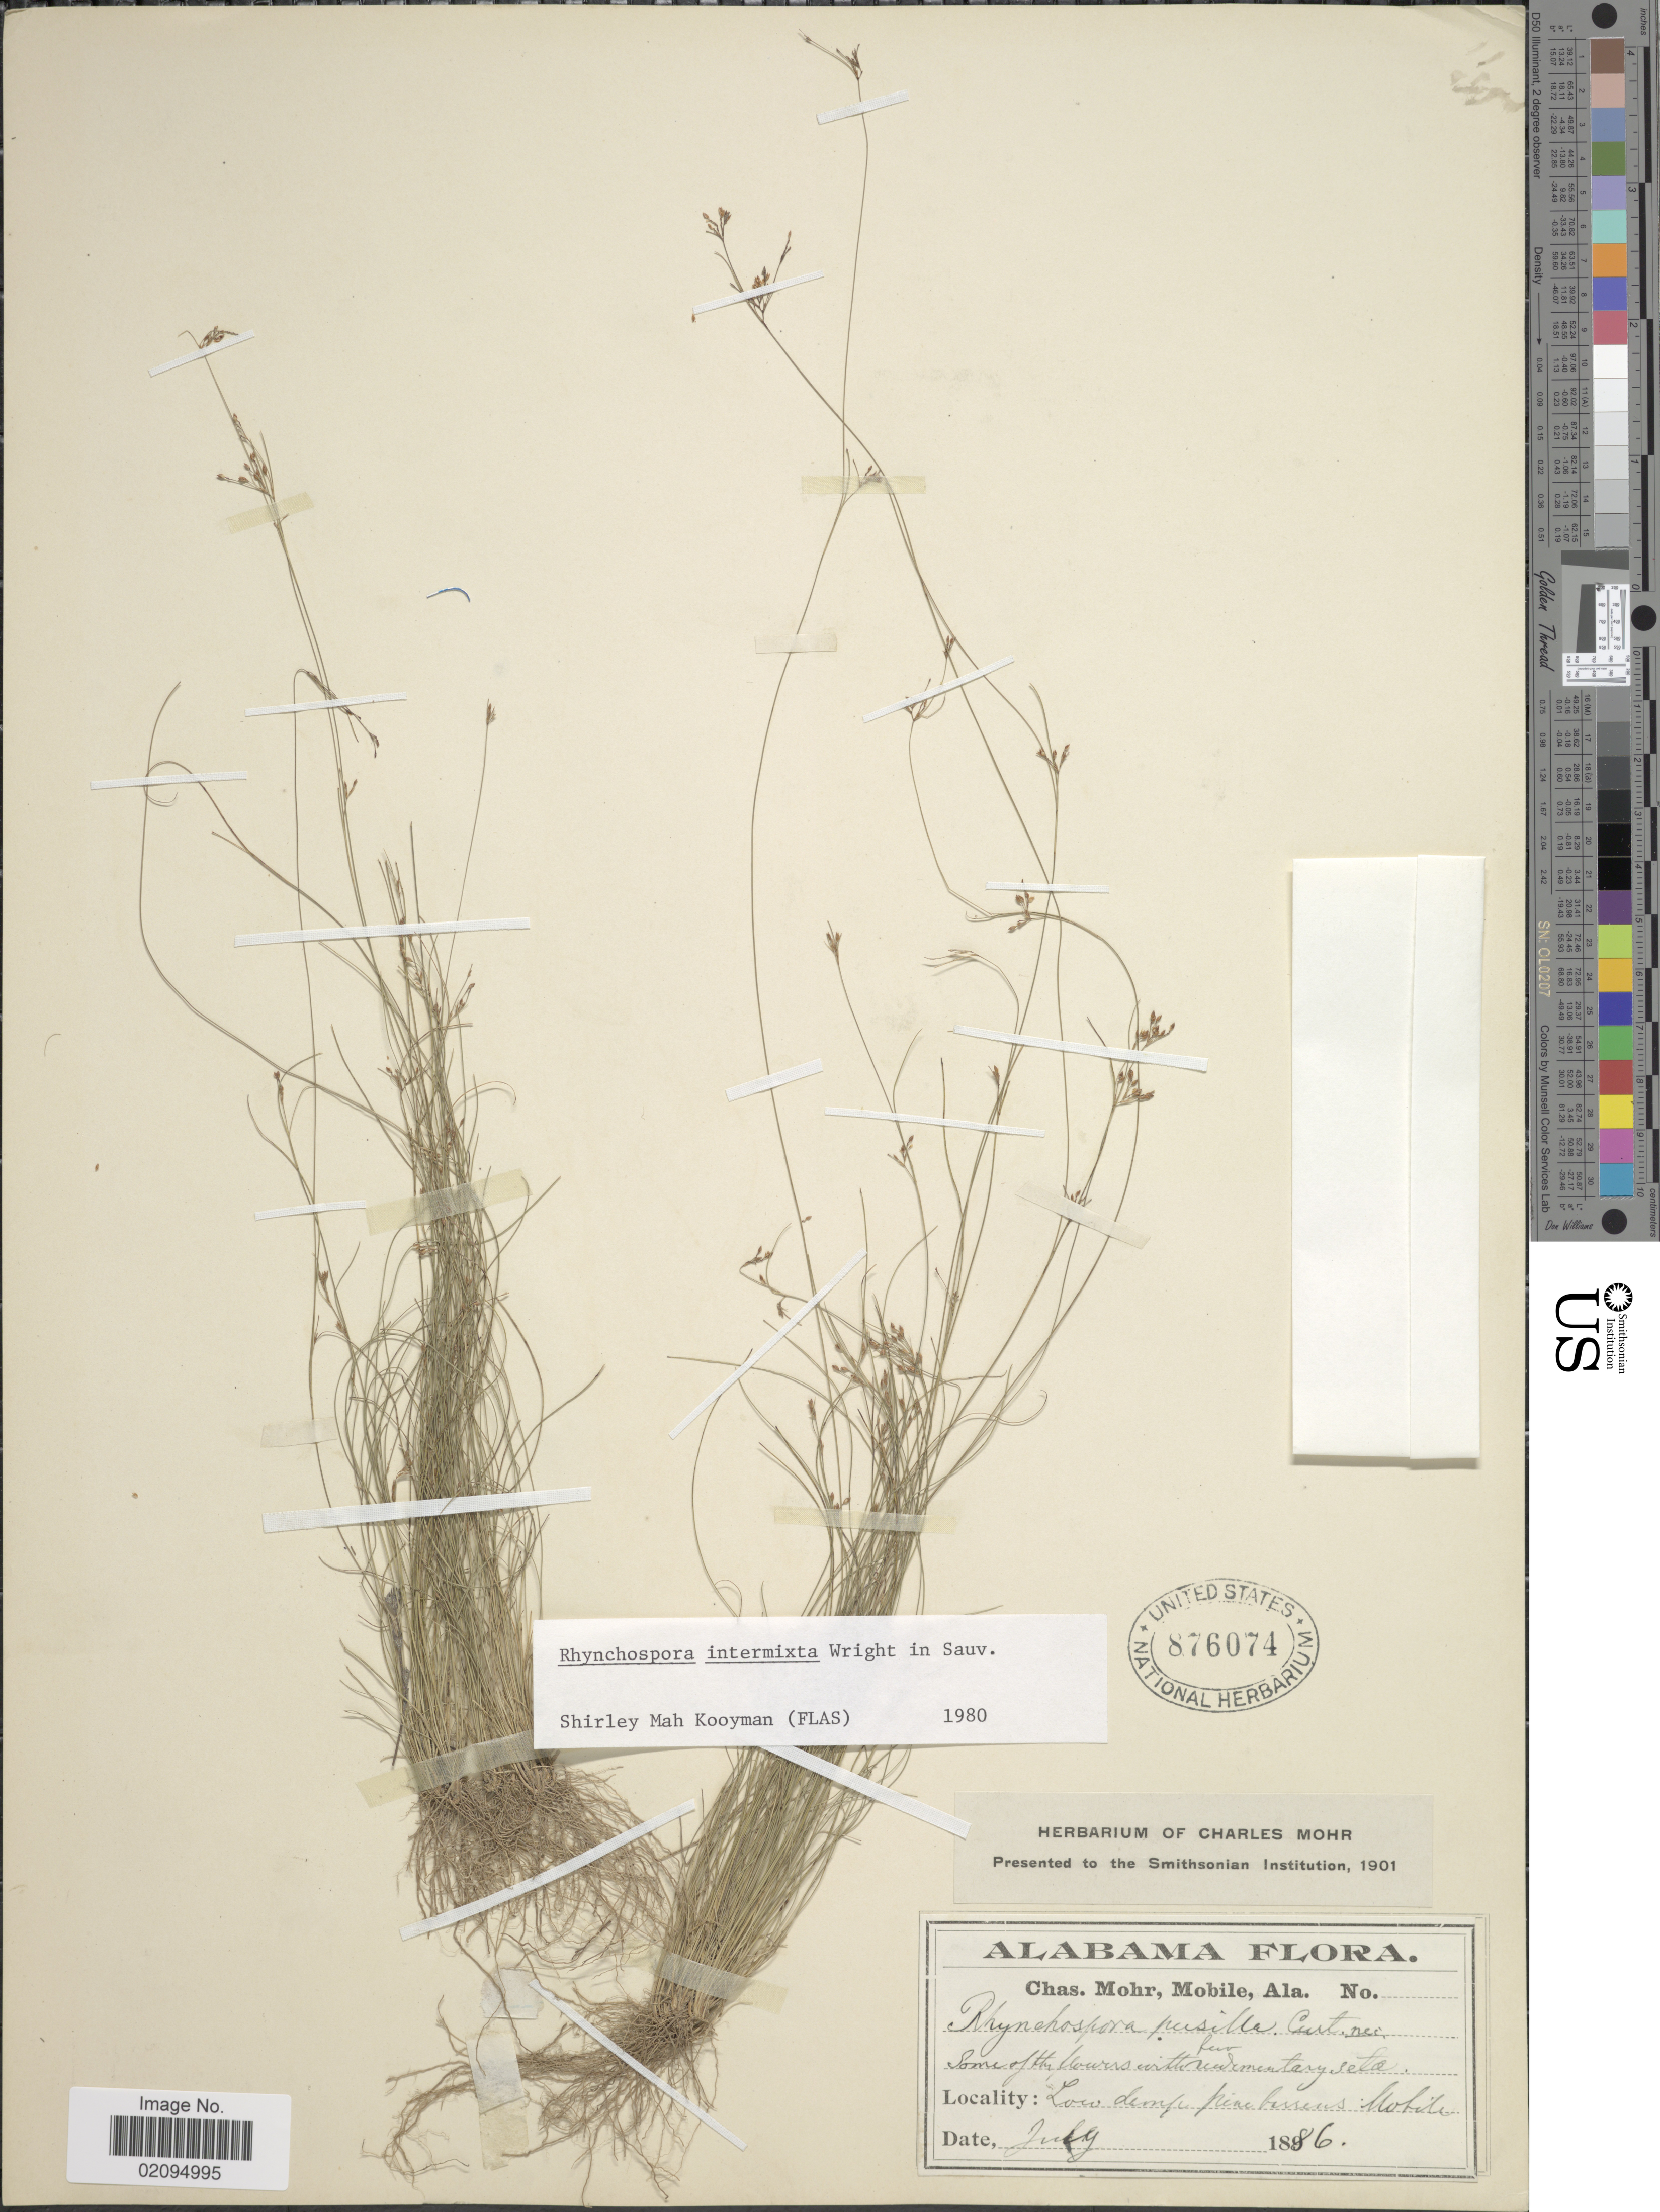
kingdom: Plantae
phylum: Tracheophyta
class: Liliopsida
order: Poales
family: Cyperaceae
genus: Rhynchospora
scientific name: Rhynchospora intermixta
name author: C. Wright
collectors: Mohr, C. T. (herbarium)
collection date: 1886-07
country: United States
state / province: Alabama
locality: Mobile,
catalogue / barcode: US 876074